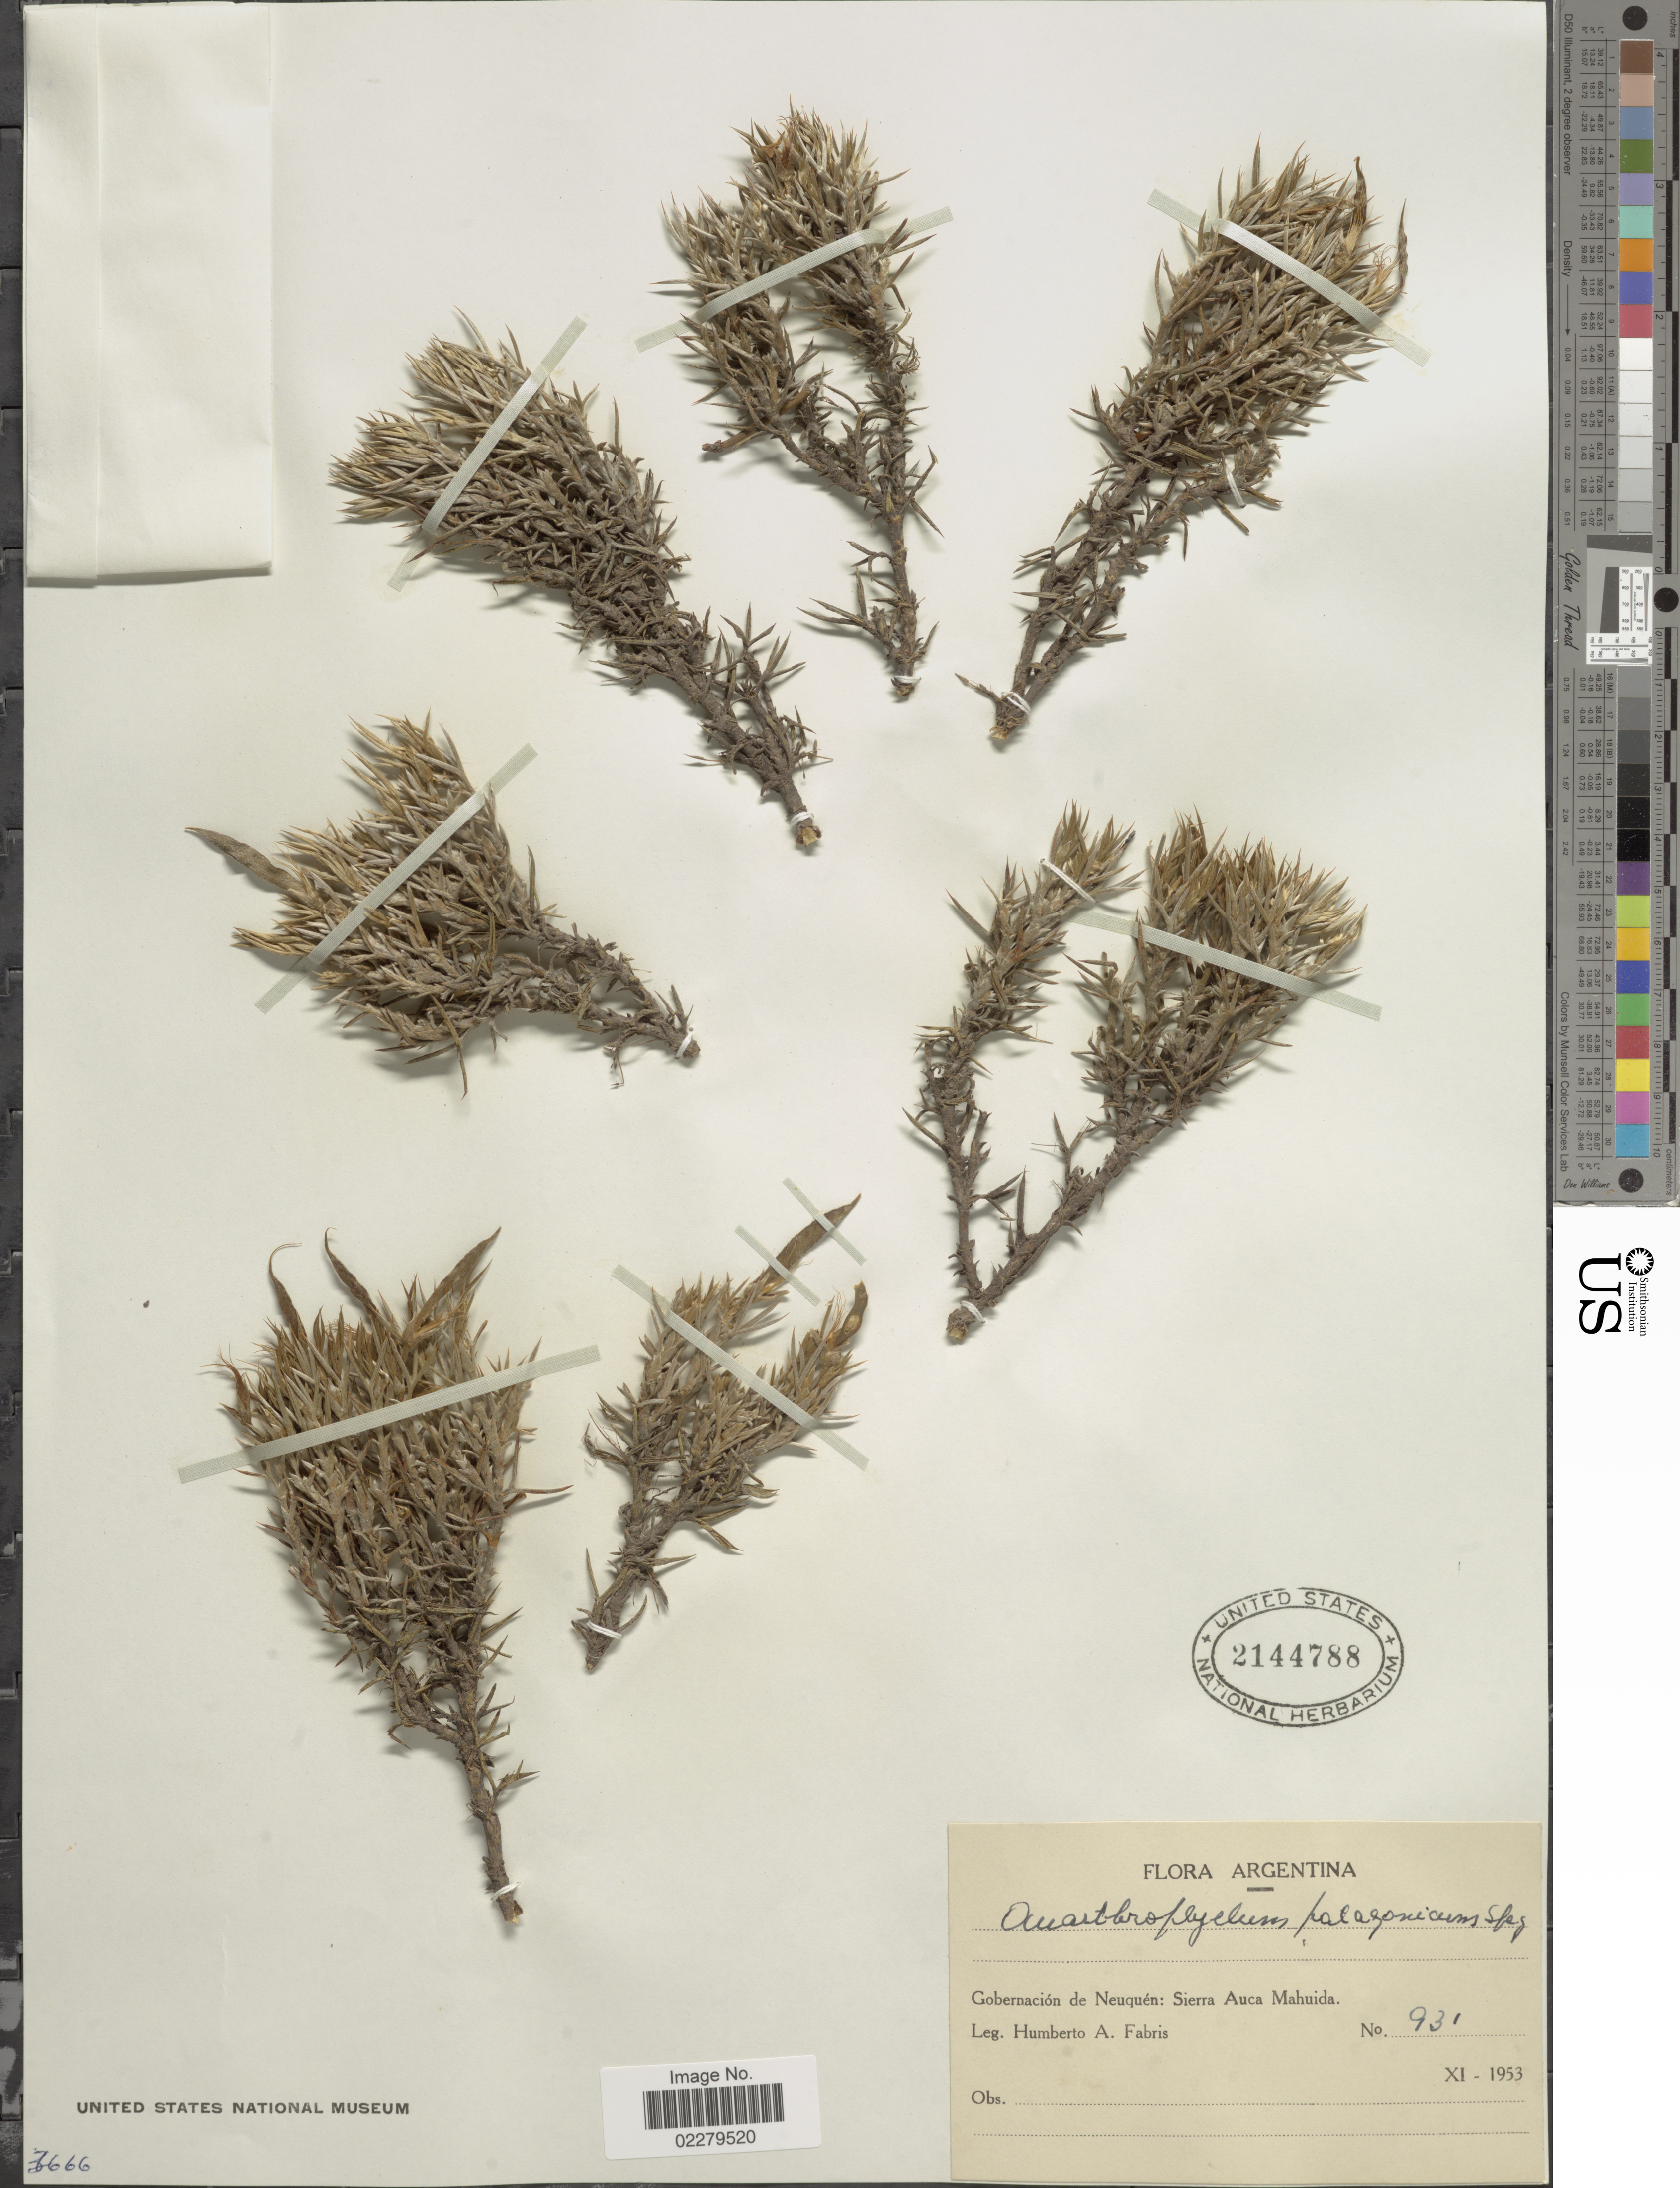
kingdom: Plantae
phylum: Tracheophyta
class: Magnoliopsida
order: Fabales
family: Fabaceae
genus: Anarthrophyllum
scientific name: Anarthrophyllum patagonicum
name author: Speg.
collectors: H. A. Fabris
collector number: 931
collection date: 1953-11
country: Argentina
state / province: Neuquen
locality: Gobernacion de Neuquen: Sierra Auca Mahuida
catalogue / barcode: US 2144788